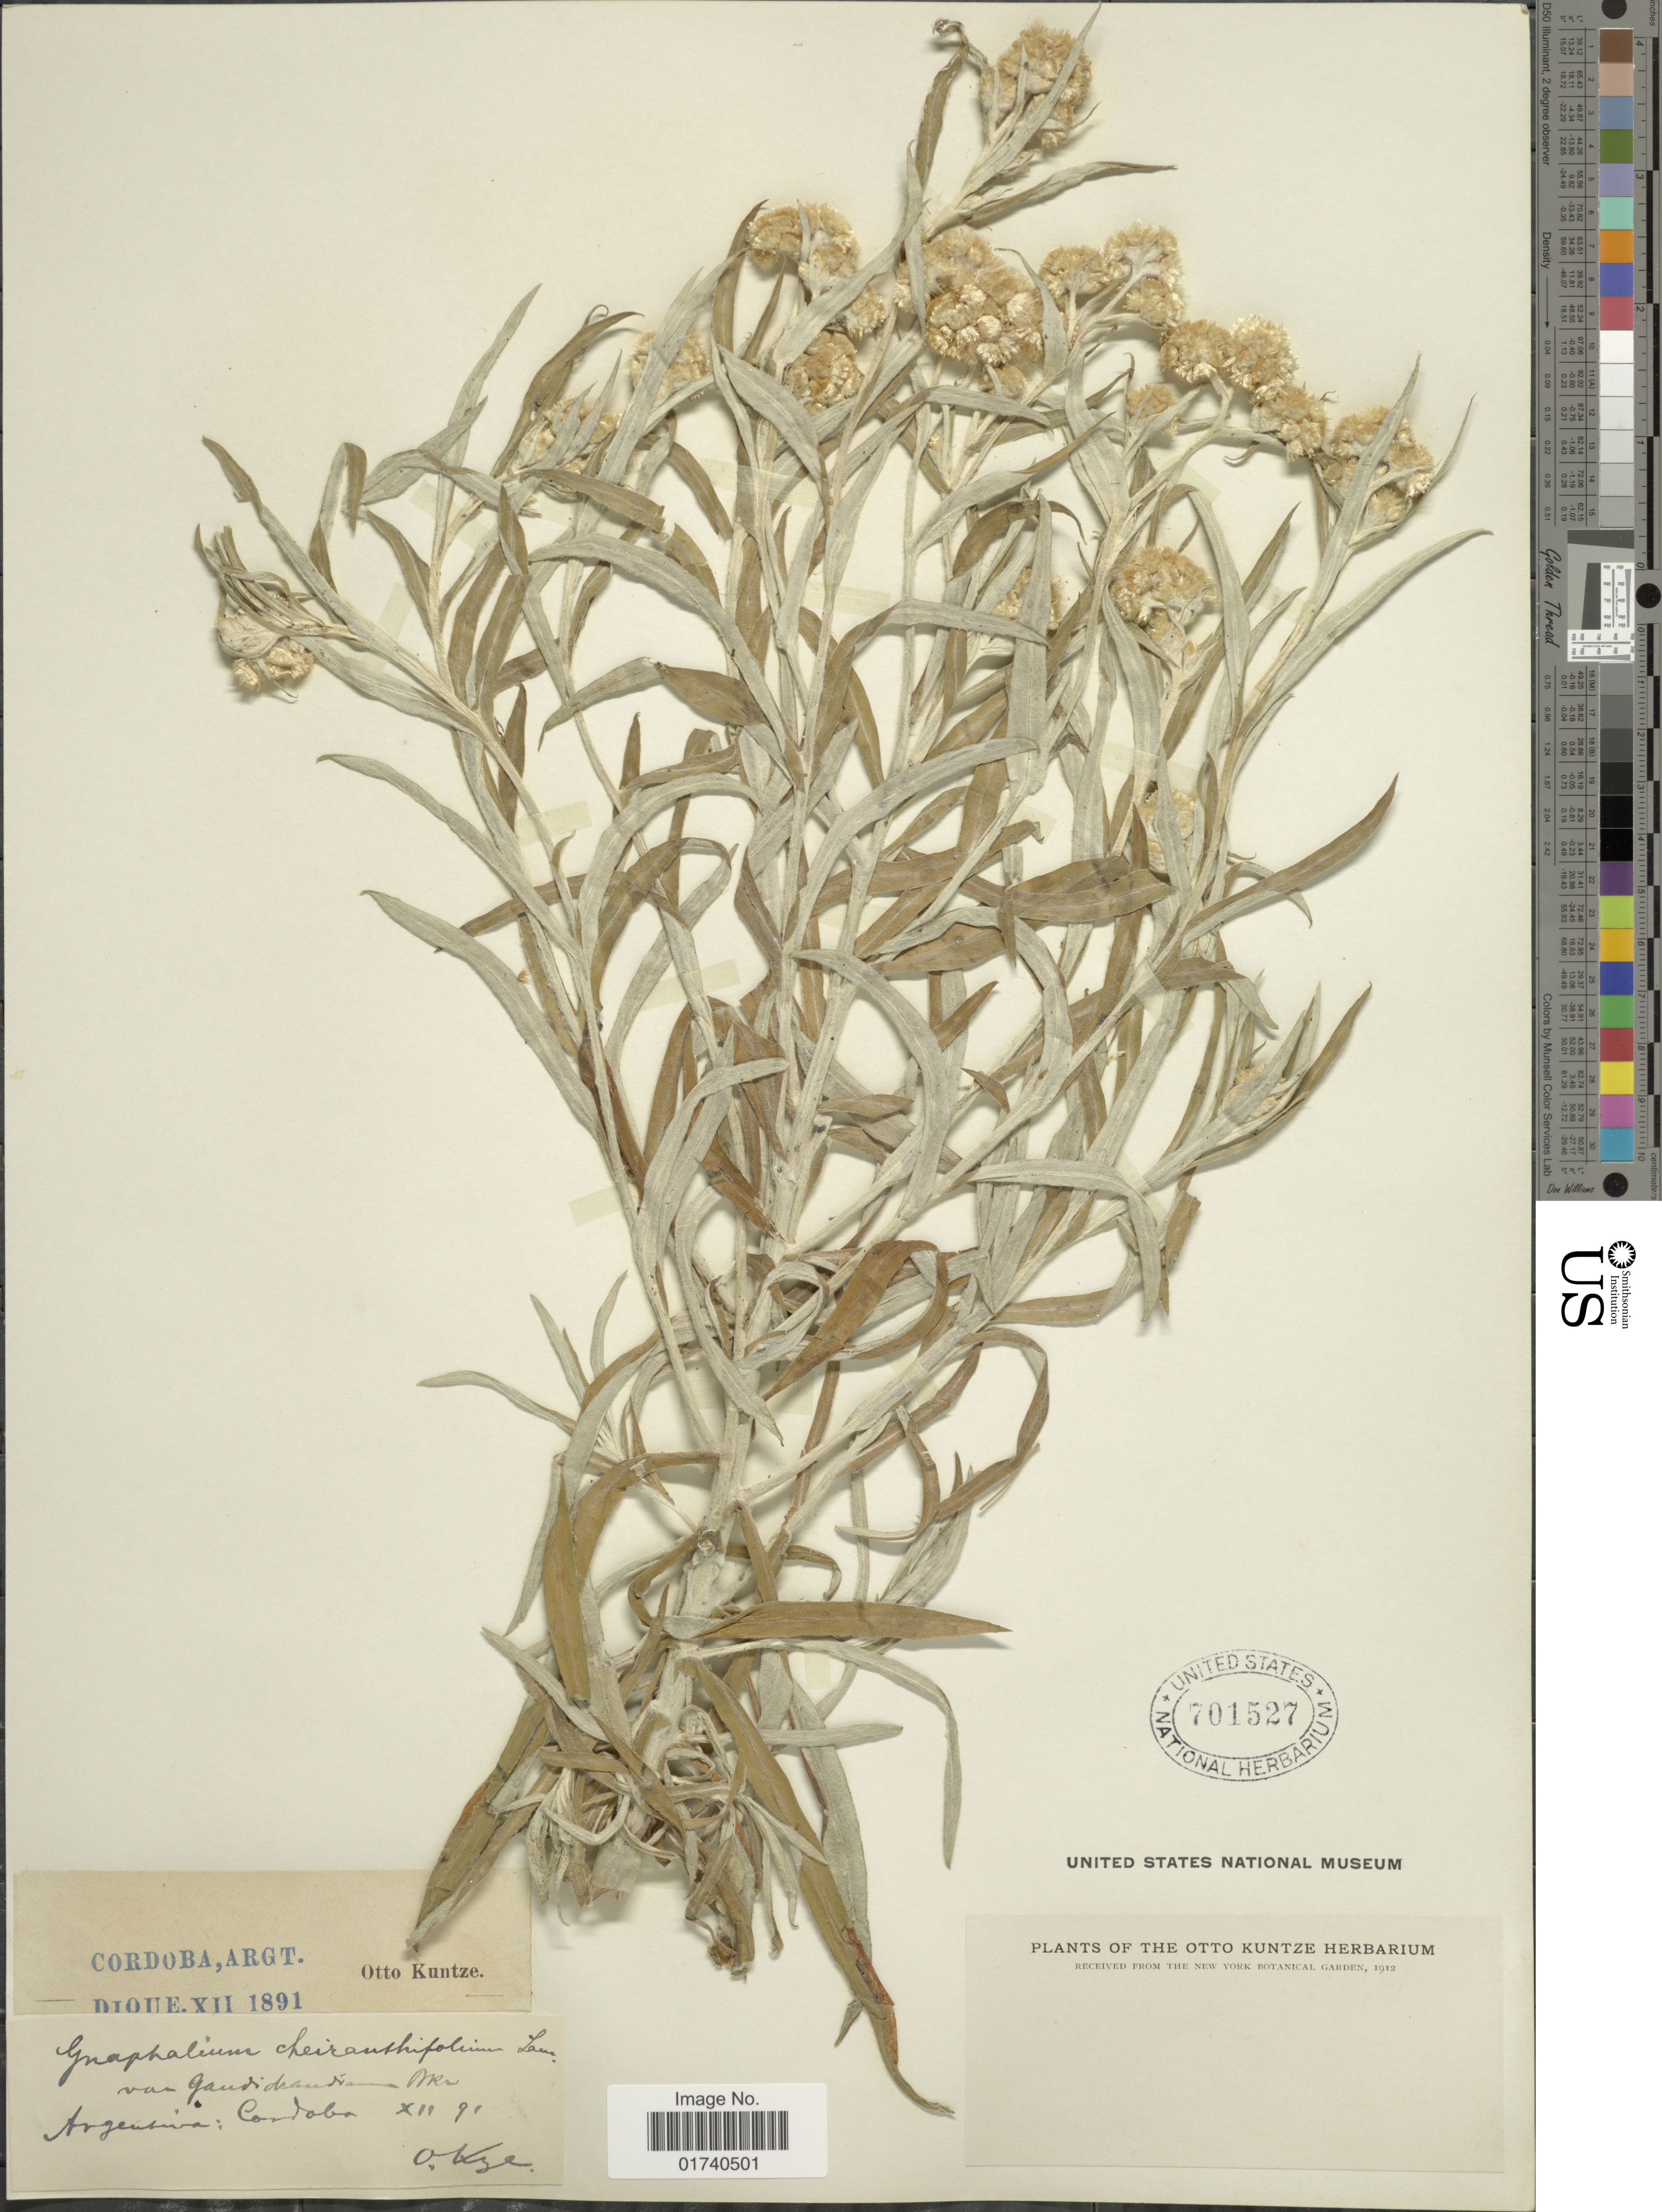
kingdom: Plantae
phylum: Tracheophyta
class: Magnoliopsida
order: Asterales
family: Asteraceae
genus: Pseudognaphalium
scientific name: Pseudognaphalium cheiranthifolium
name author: (Lam.) Hilliard & B.L. Burtt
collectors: C.E.O. Kuntze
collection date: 1891-12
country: Argentina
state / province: Cordoba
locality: Cordoba.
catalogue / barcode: US 701527